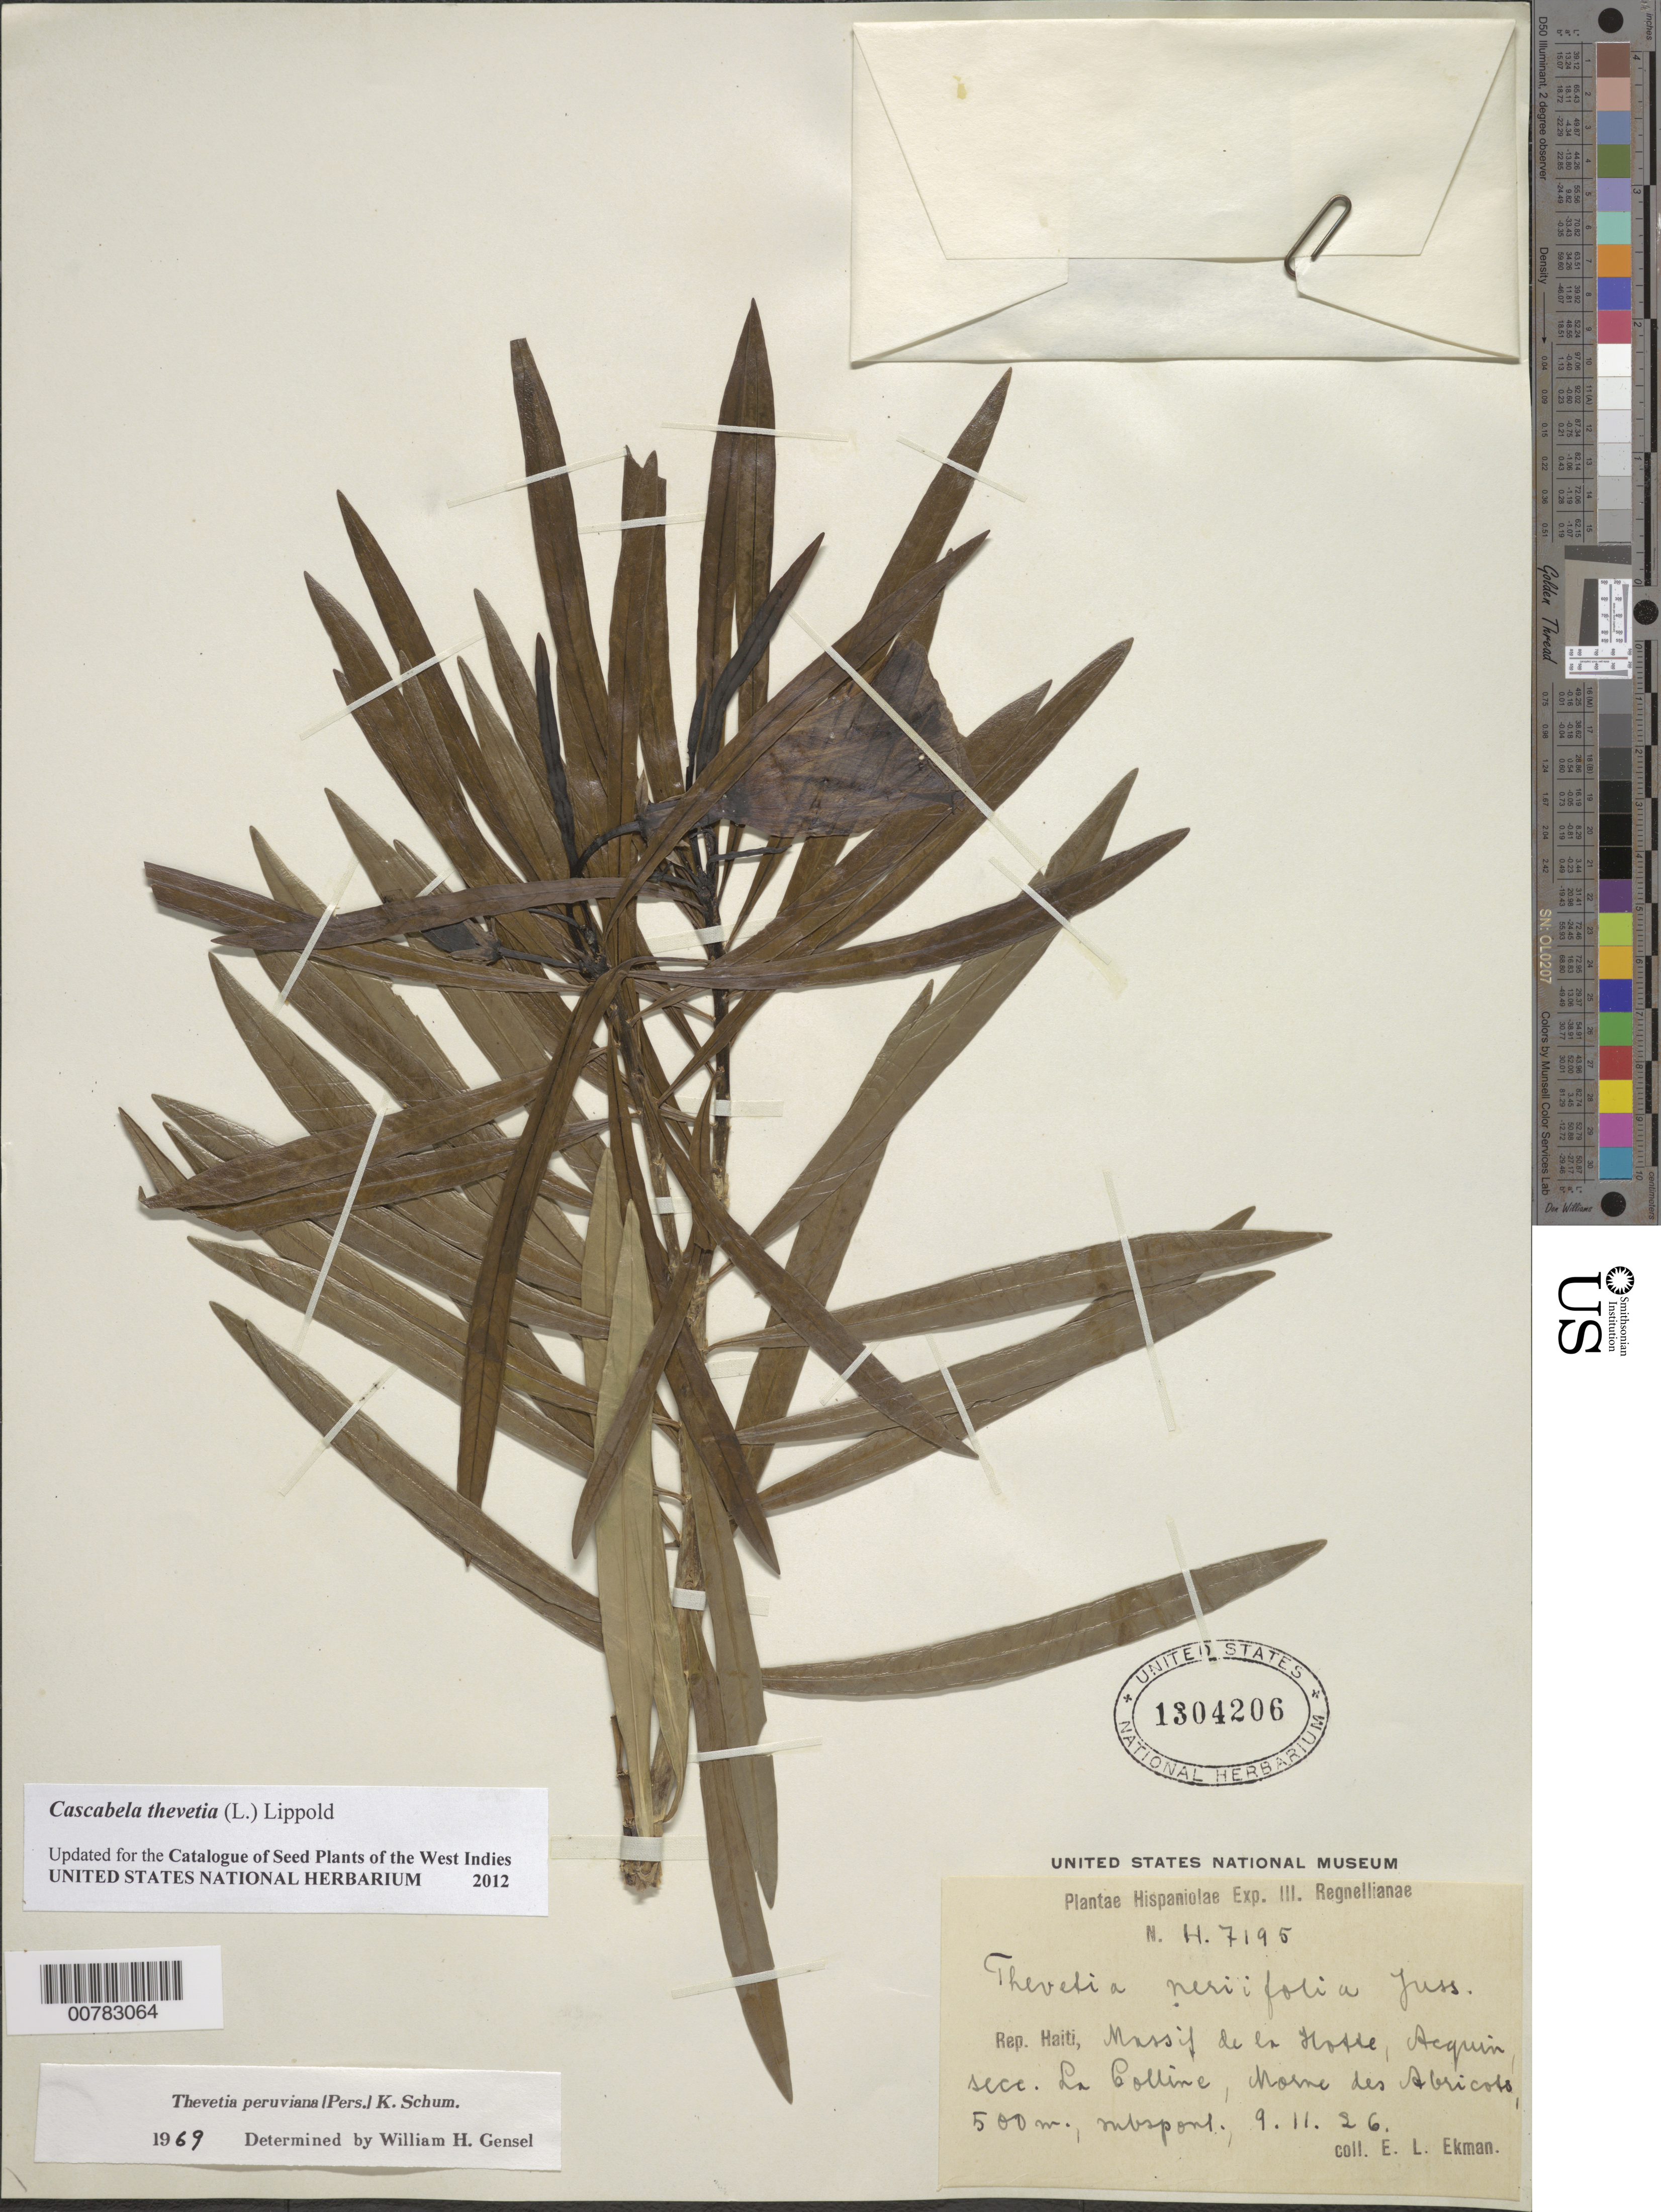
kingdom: Plantae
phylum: Tracheophyta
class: Magnoliopsida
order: Gentianales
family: Apocynaceae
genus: Cascabela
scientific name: Cascabela thevetia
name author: (L.) Lippold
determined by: Gensel, W. H.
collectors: E. L. Ekman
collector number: H 7195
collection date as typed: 09 Nov 1926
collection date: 1926-11-09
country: Haiti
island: Hispaniola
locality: Massif de la Hotte, Acquin secc. La Colline, Morne des Abricots.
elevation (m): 500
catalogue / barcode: US 1304206